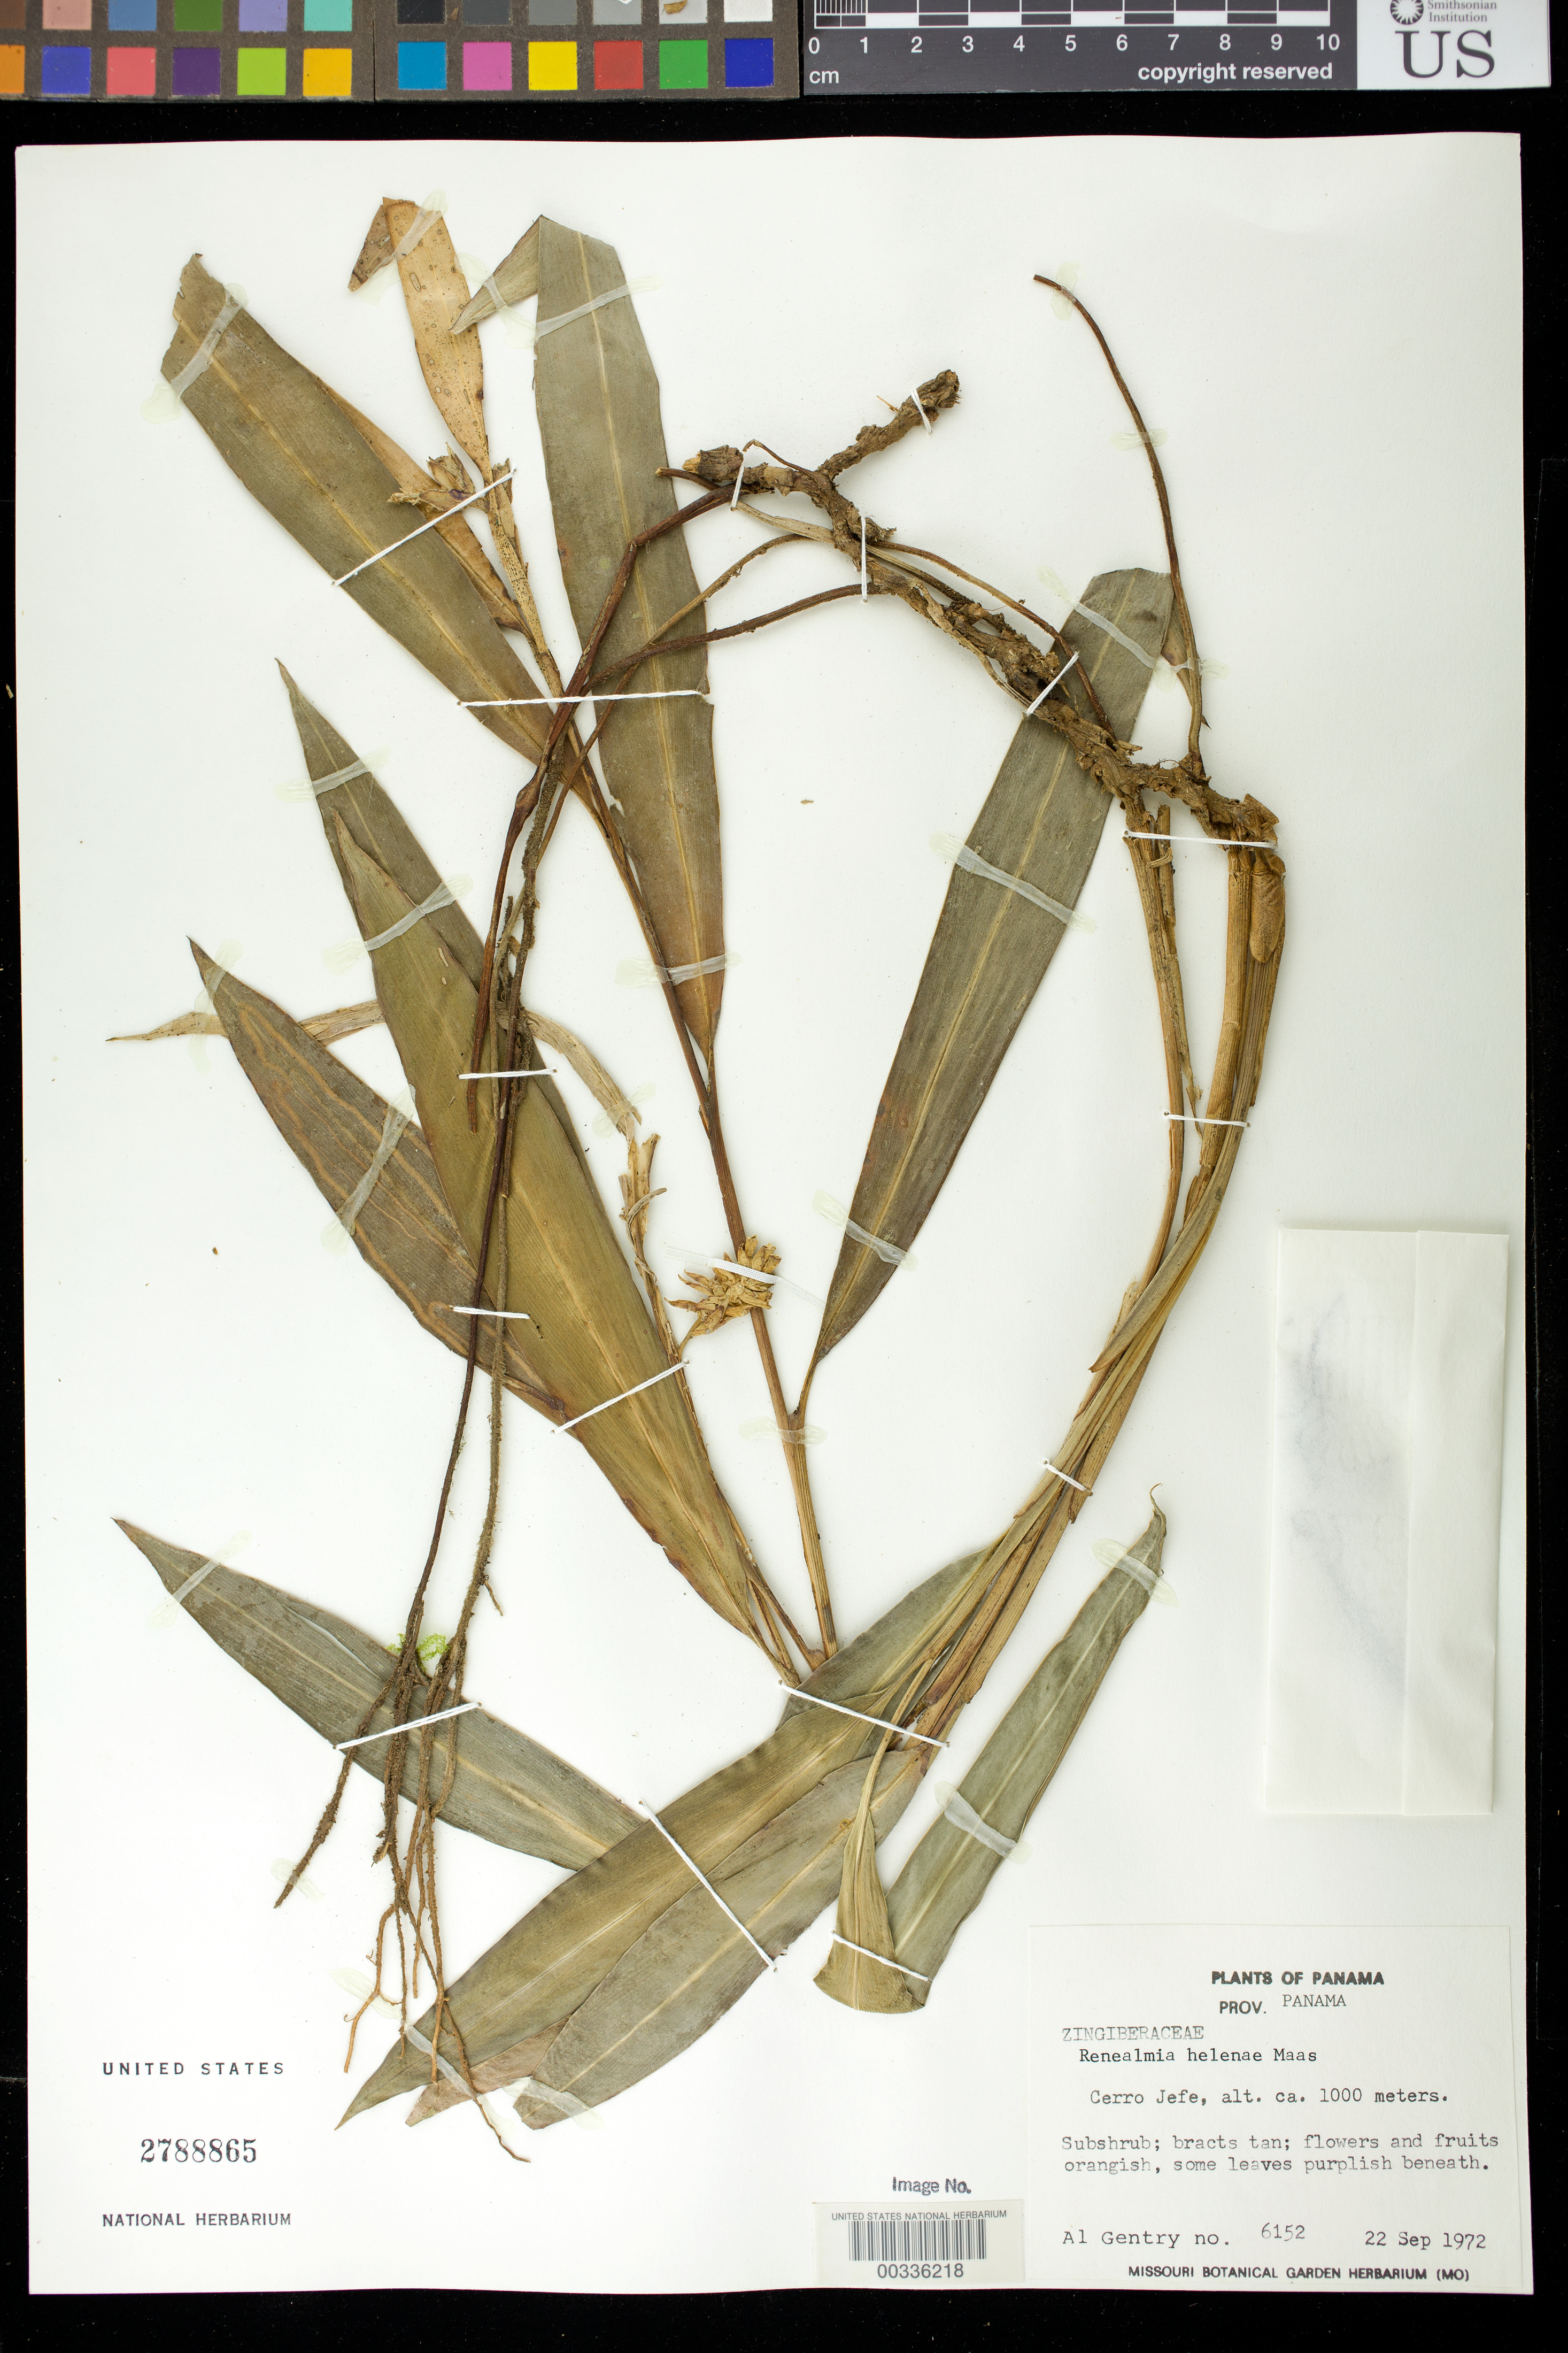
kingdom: Plantae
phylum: Tracheophyta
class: Liliopsida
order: Zingiberales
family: Zingiberaceae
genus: Renealmia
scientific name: Renealmia helenae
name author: Maas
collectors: A. H. Gentry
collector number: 6152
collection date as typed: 22 Sep 1972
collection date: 1972-09-22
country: Panama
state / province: Panamá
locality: Cerro Jefe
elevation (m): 1000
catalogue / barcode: US 2788865